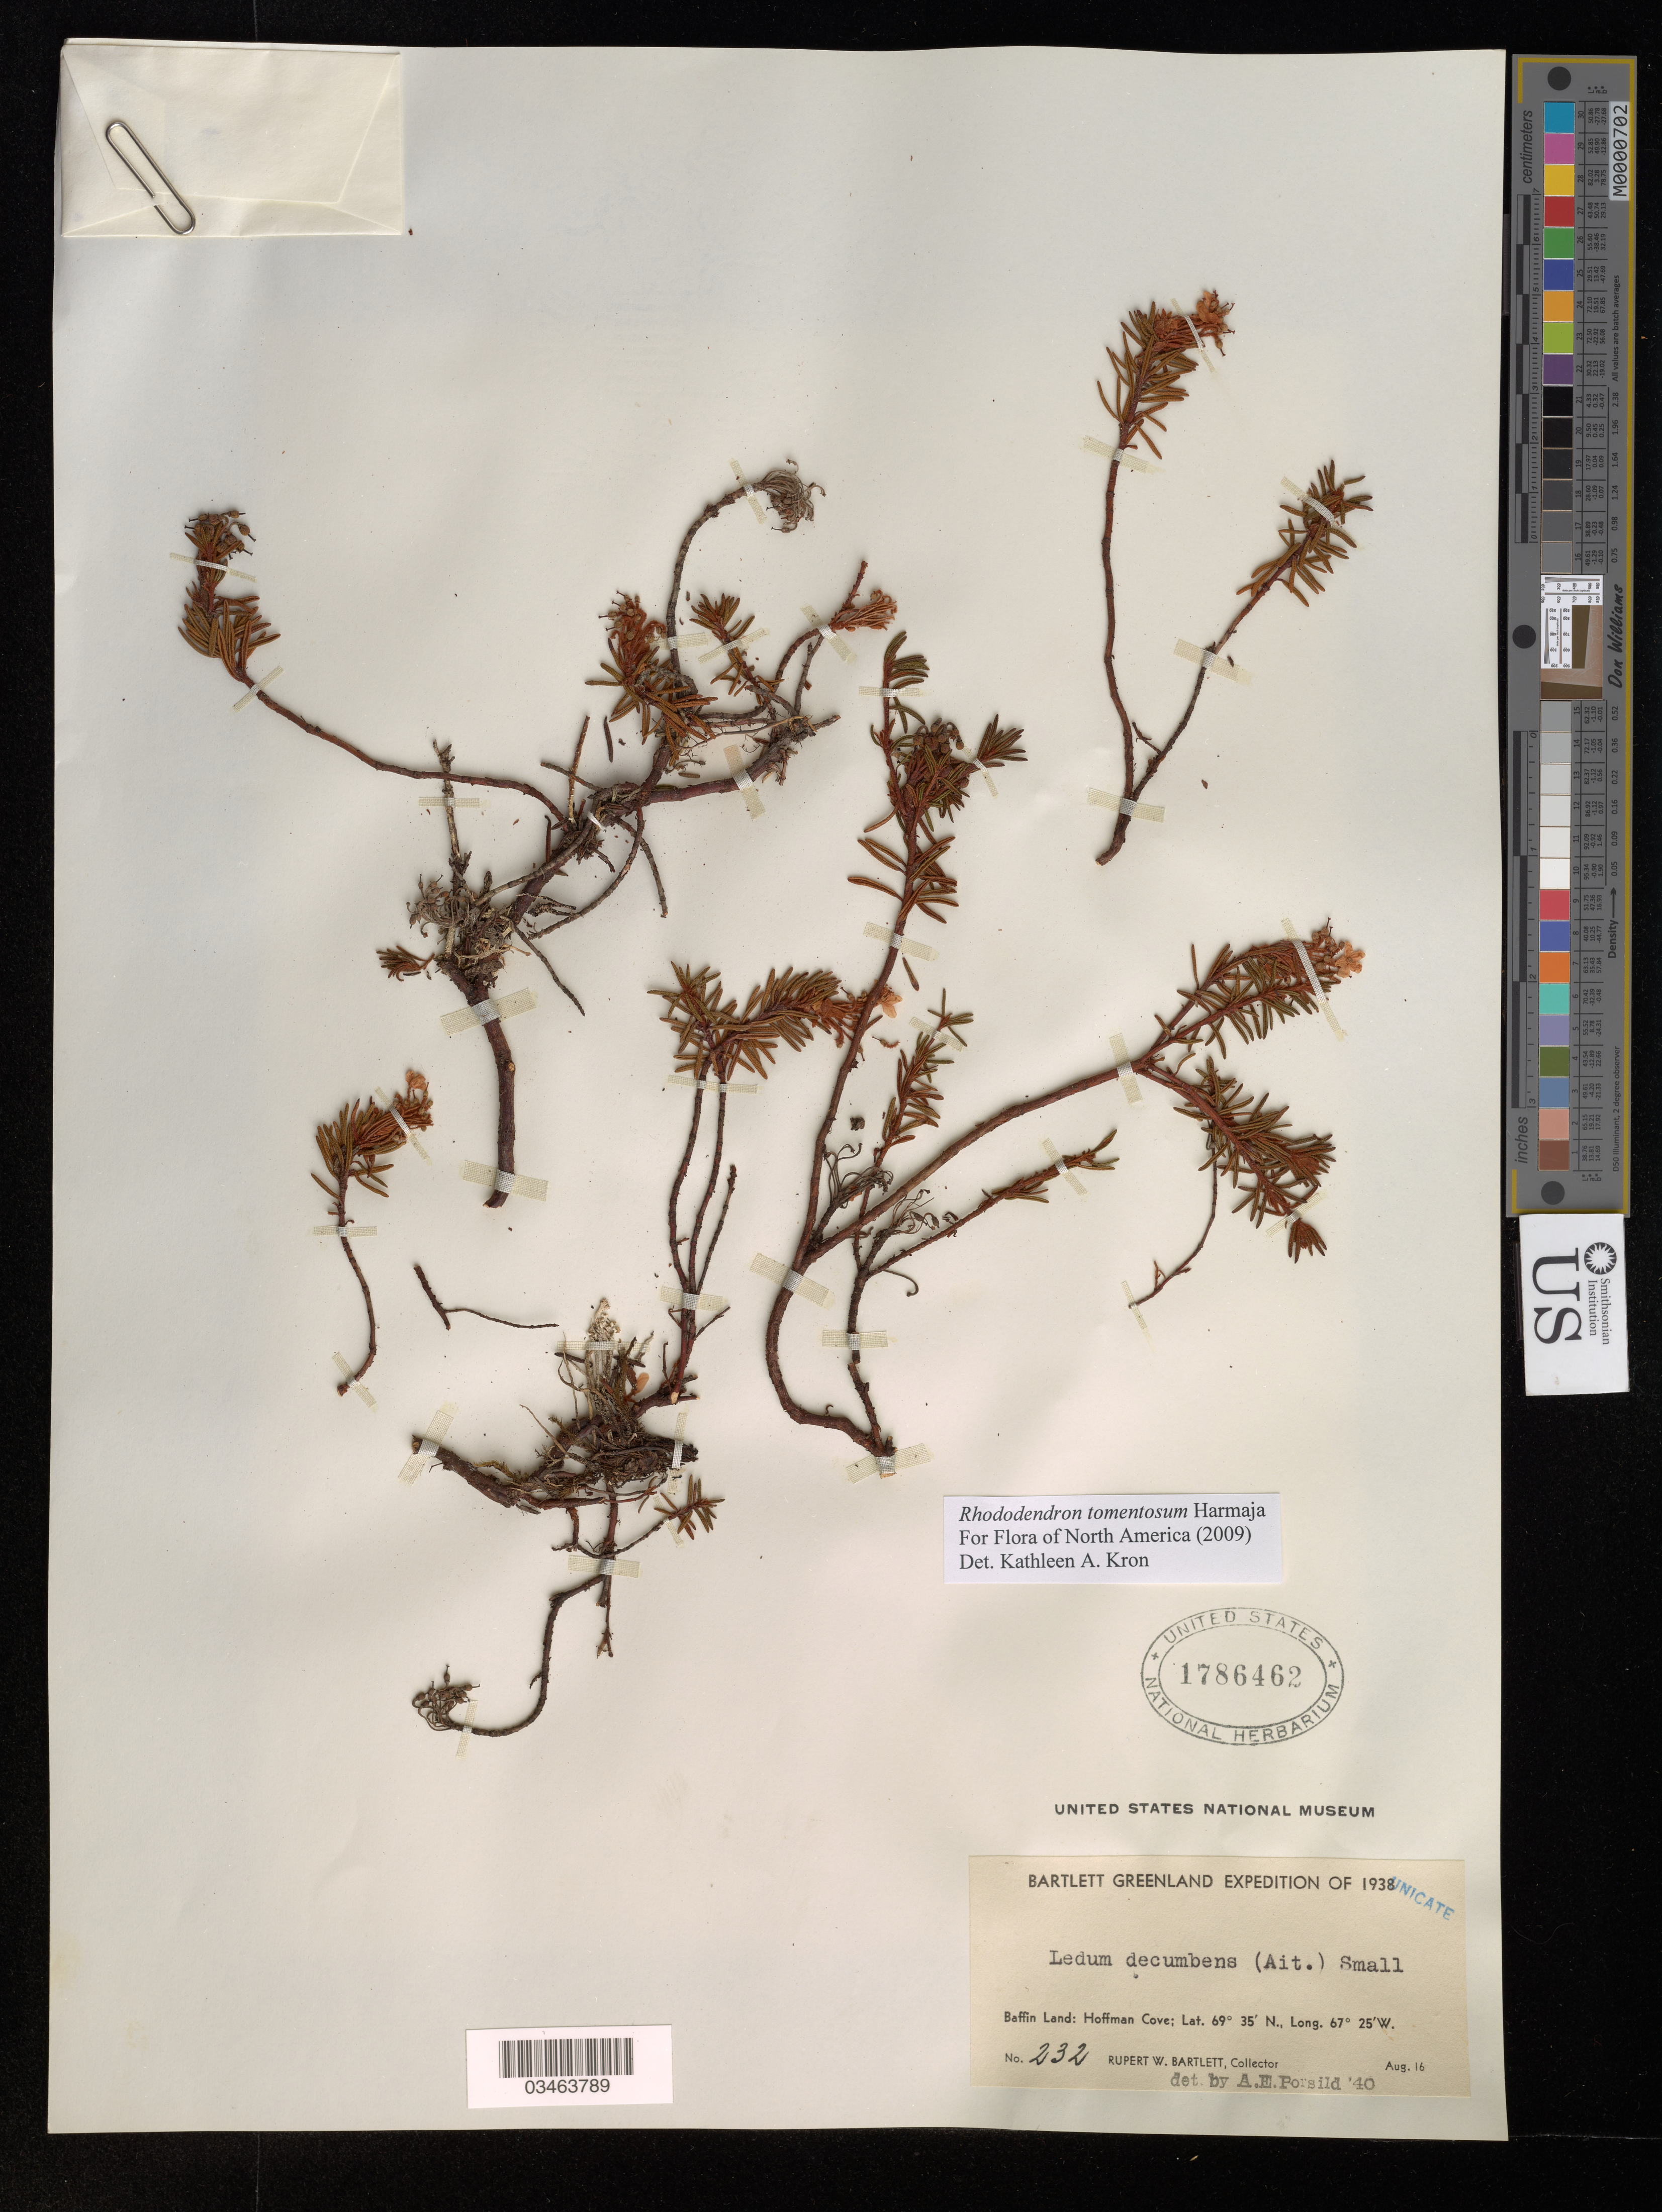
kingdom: Plantae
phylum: Tracheophyta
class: Magnoliopsida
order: Ericales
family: Ericaceae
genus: Rhododendron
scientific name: Rhododendron tomentosum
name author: Harmaja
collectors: R. Bartlett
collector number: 232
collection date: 1938-08-16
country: Greenland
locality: Baffin Land: Hoffman Cove.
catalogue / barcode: US 1786462